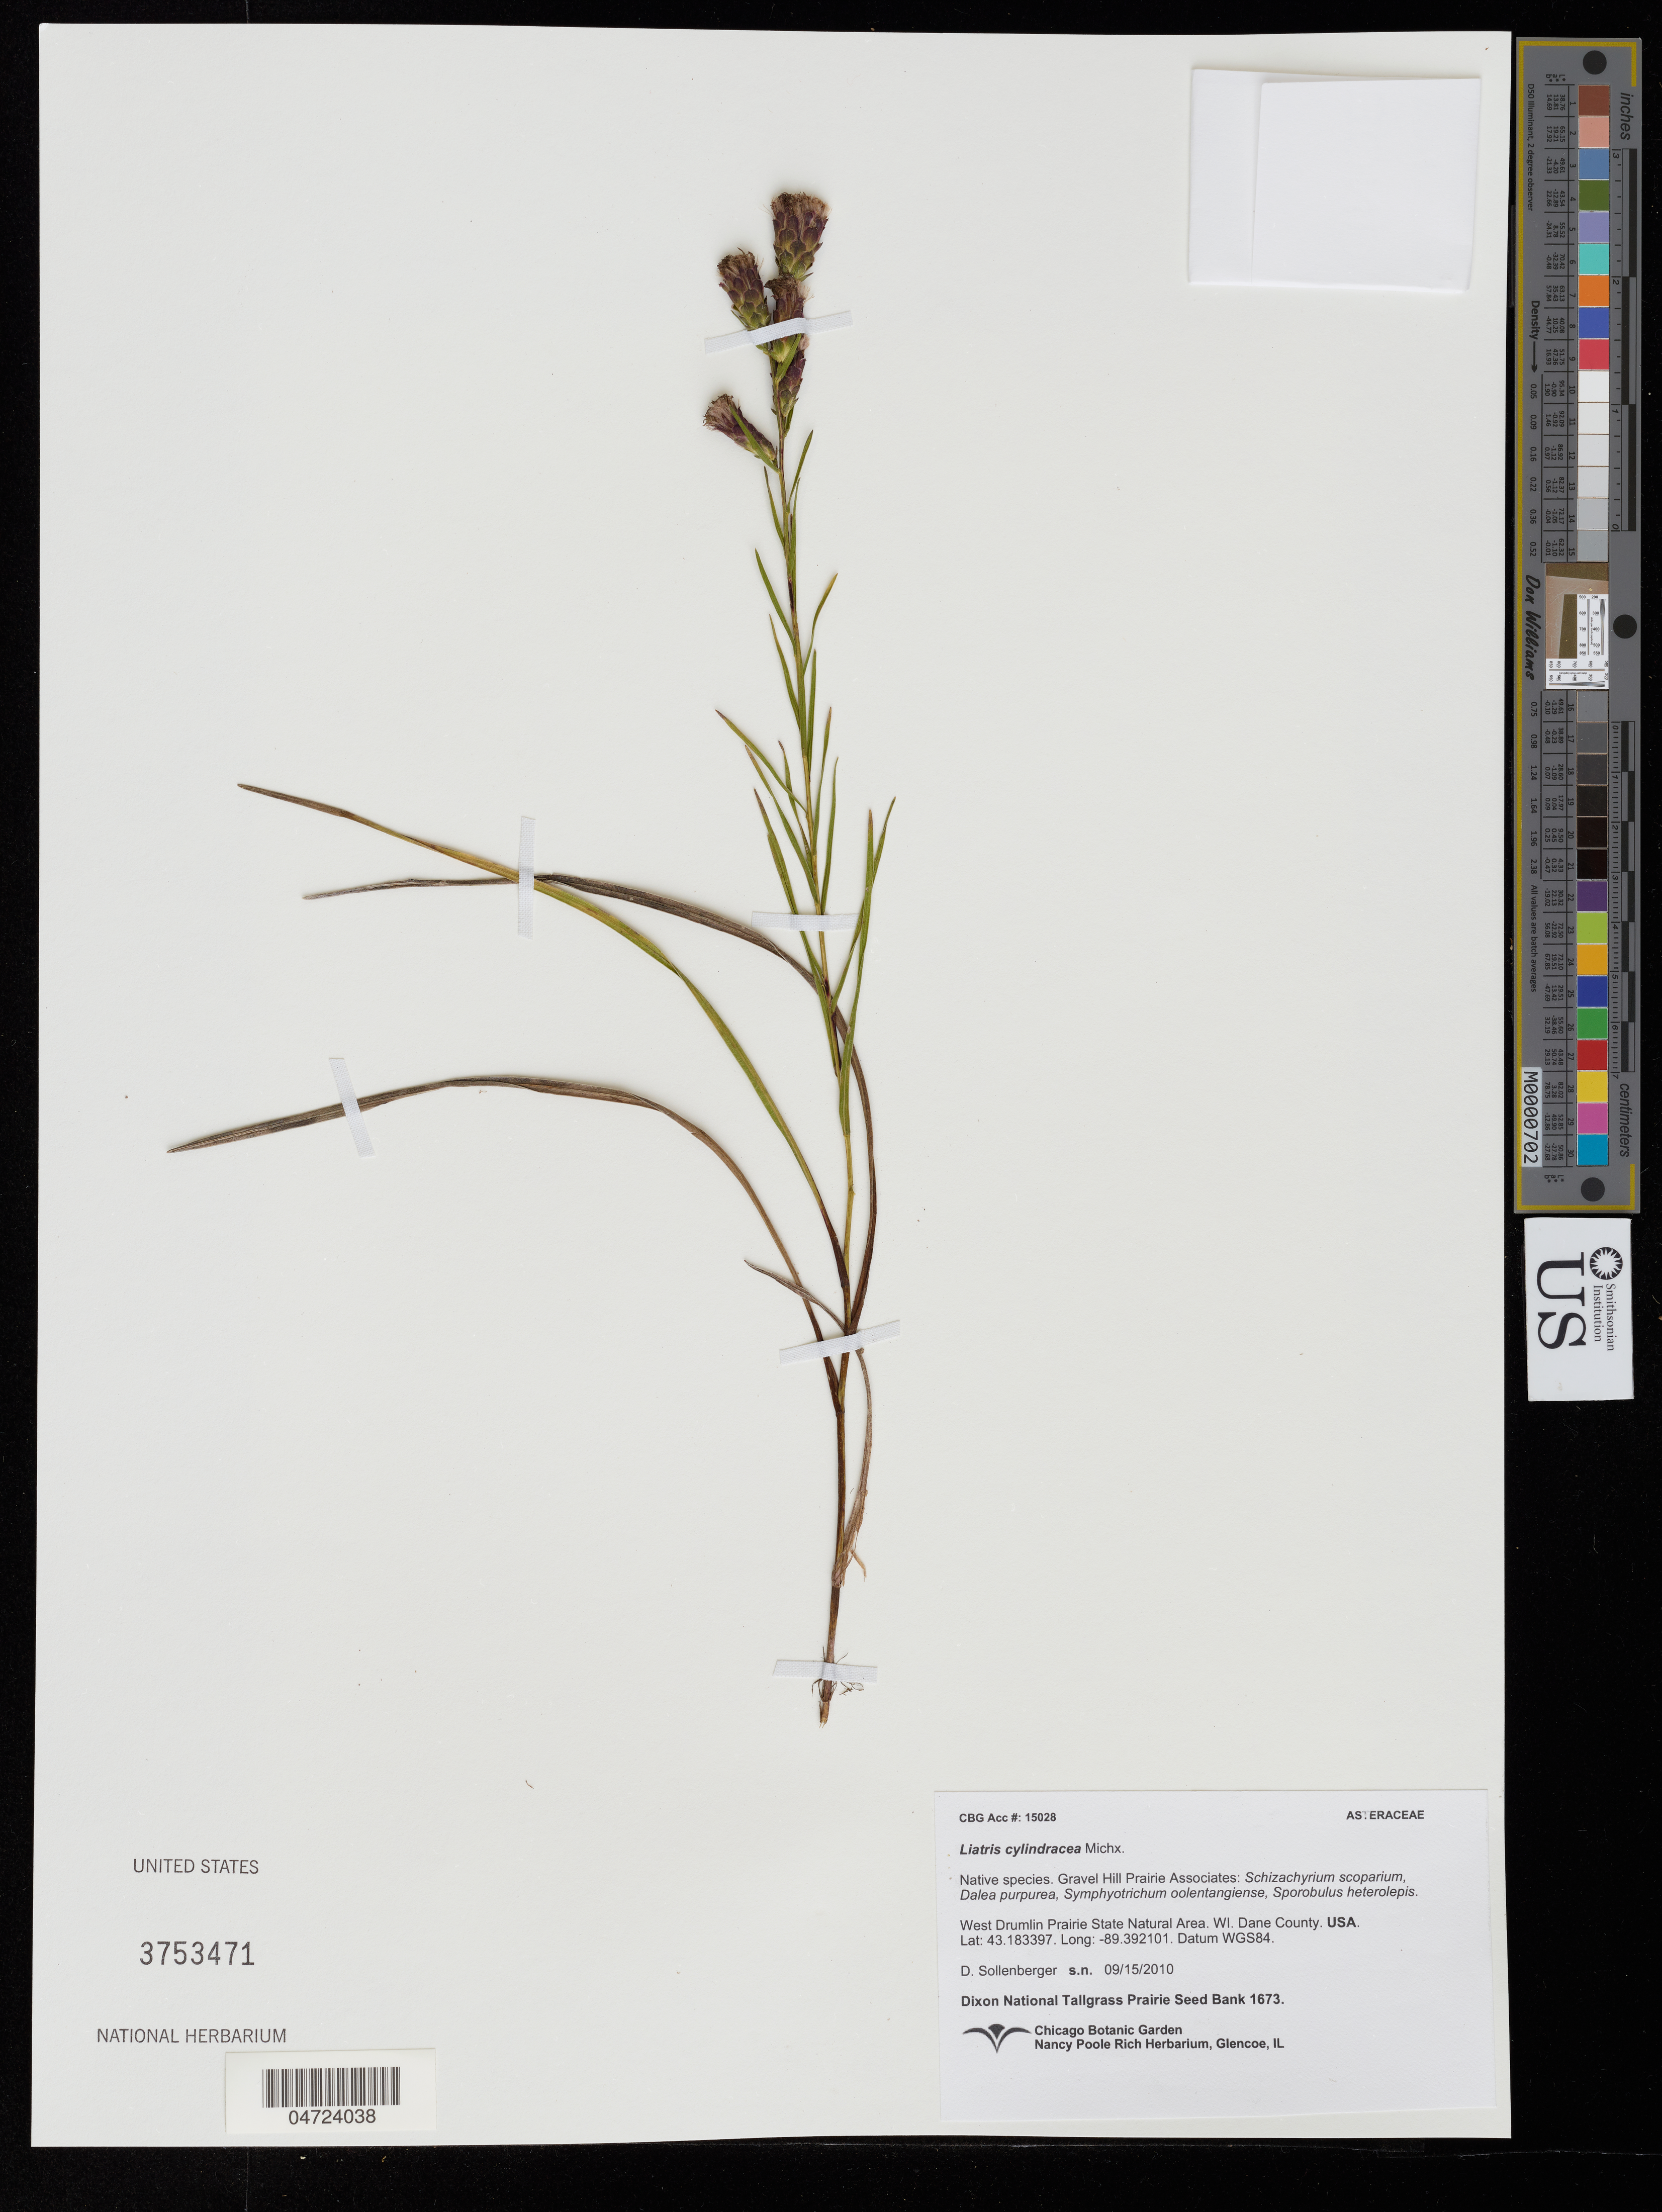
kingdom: Plantae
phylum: Tracheophyta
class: Magnoliopsida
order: Asterales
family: Asteraceae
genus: Liatris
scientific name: Liatris cylindracea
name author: Michaux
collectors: D. Sollenberger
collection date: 2010-09-15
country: United States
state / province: Wisconsin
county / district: Dane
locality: West Drumlin Prairie State Natural Area. Dane County.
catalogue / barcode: US 3753471